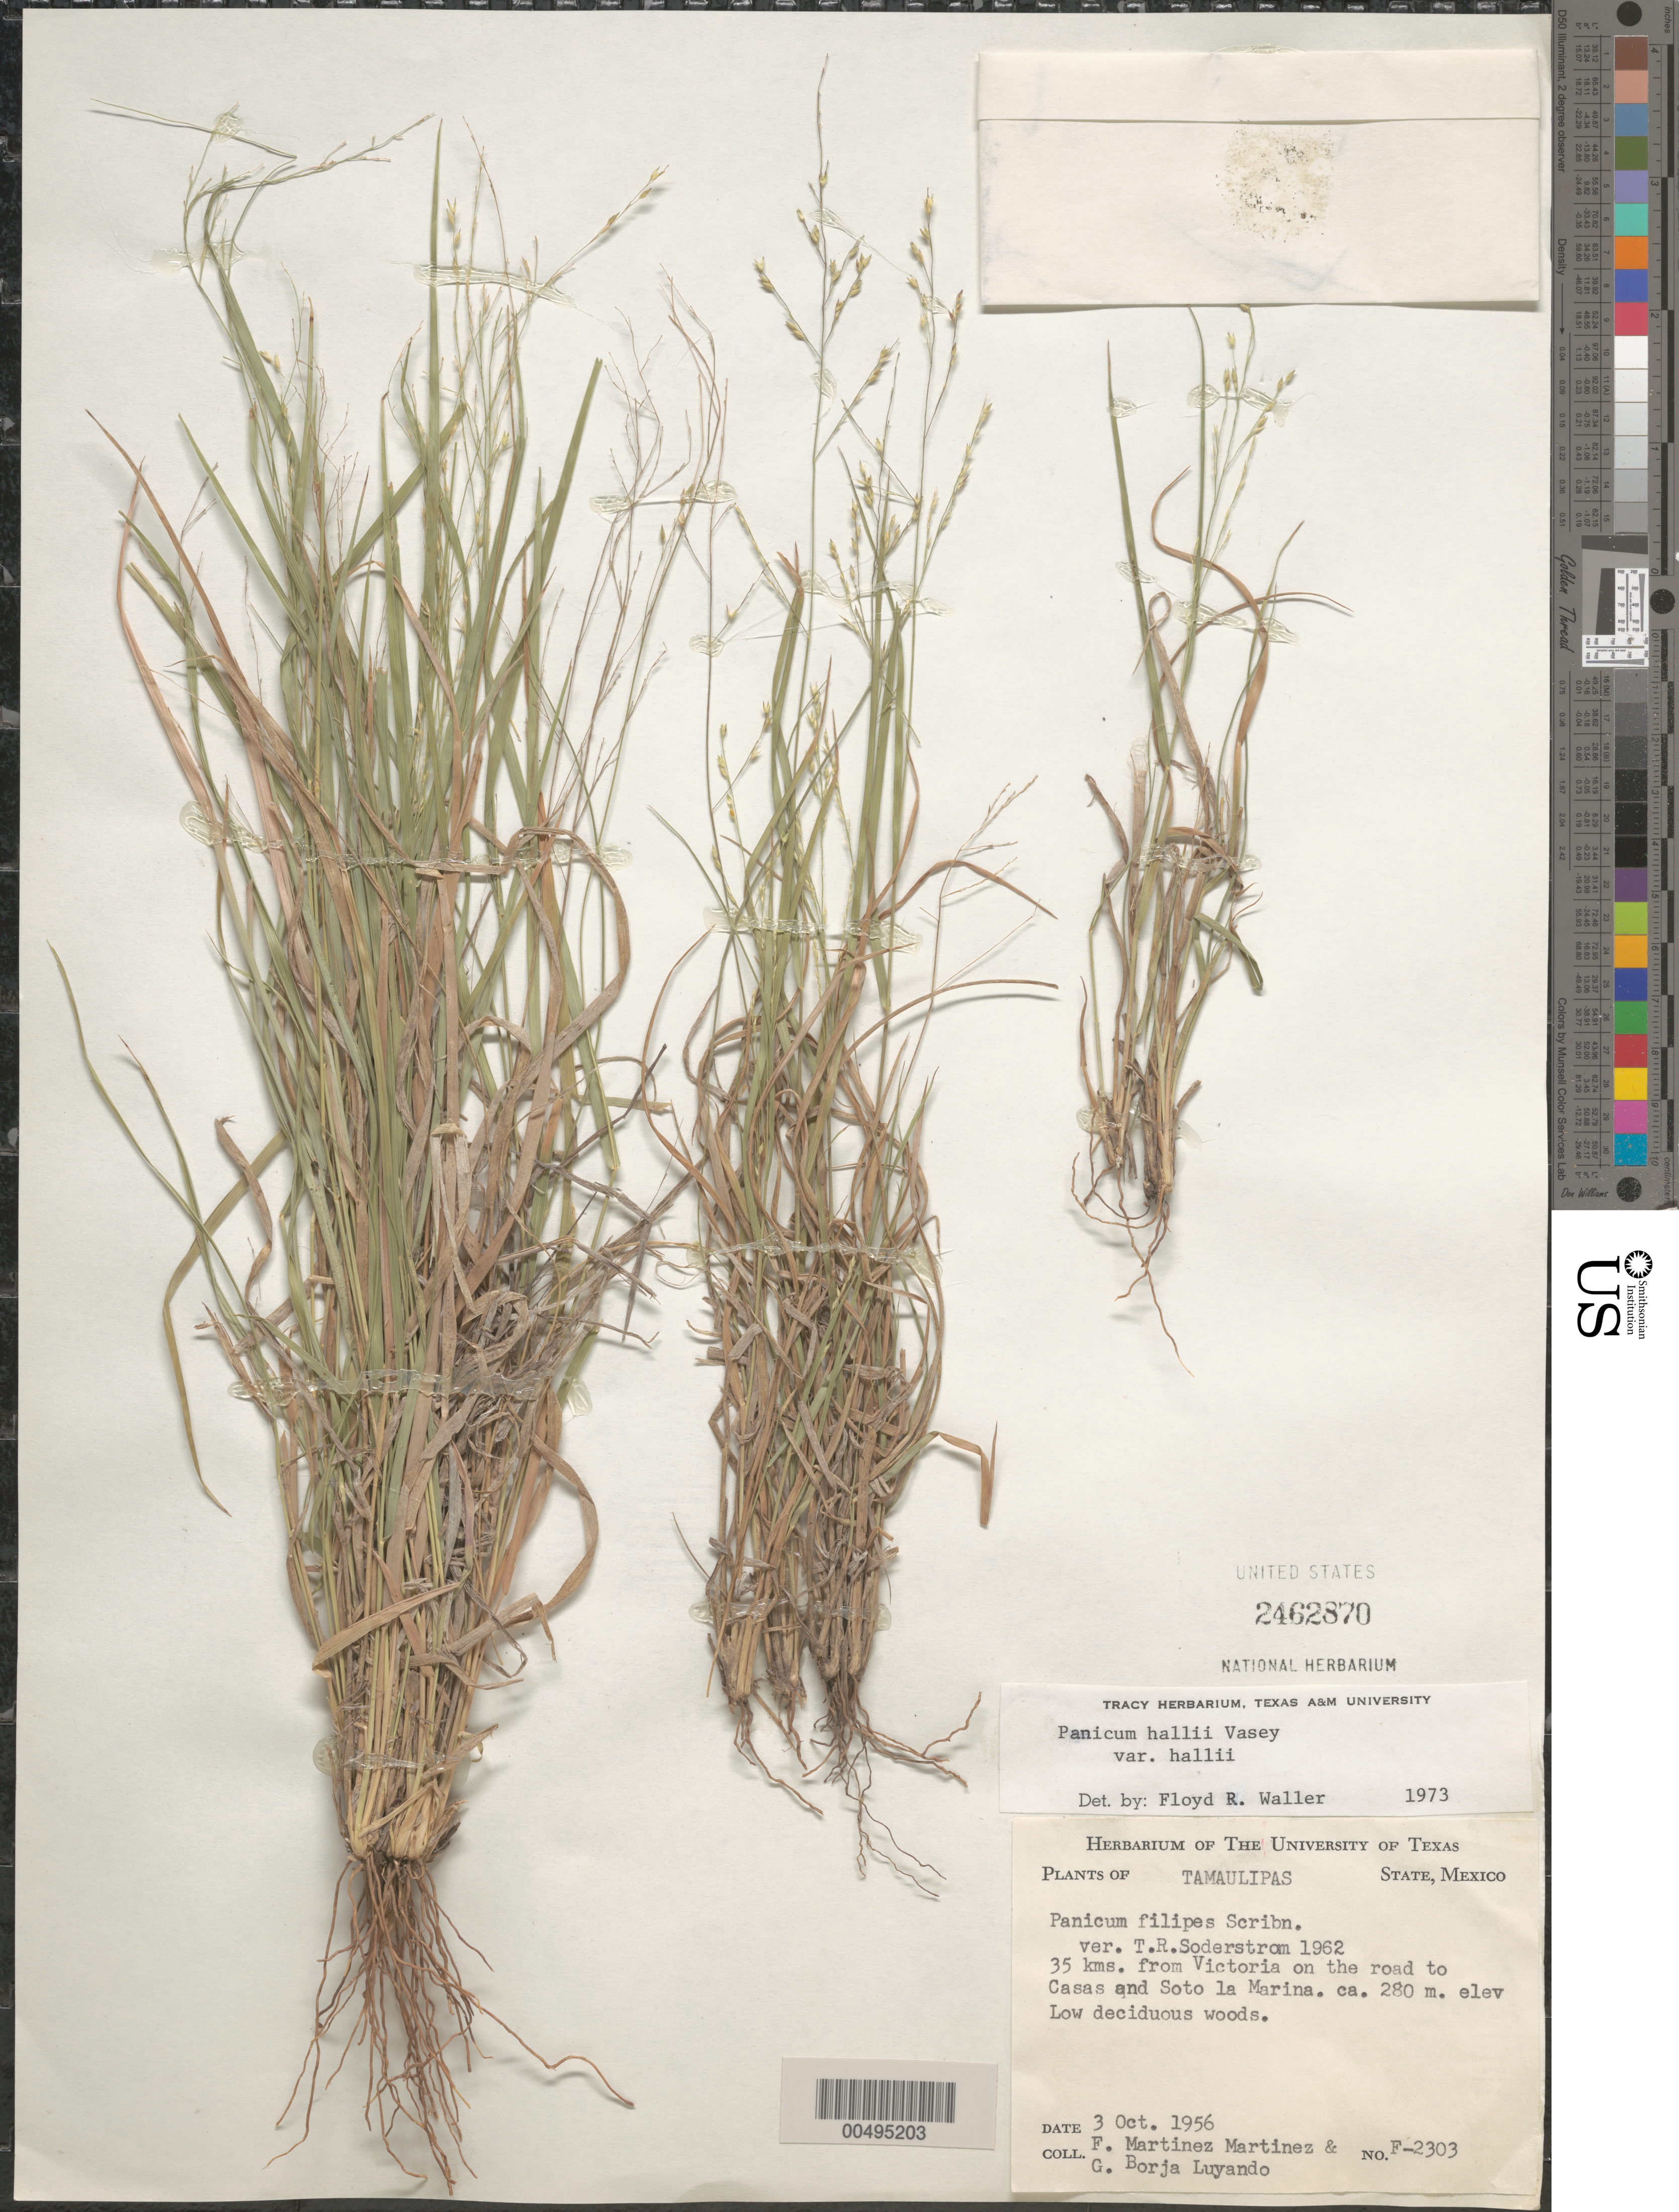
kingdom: Plantae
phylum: Tracheophyta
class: Liliopsida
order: Poales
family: Poaceae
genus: Panicum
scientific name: Panicum hallii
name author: Vasey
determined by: Waller, F. R.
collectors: F. Martinez-M. & G. Borja-Luyando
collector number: F-2303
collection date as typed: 3 Oct 1956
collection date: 1956-10-03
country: Mexico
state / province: Tamaulipas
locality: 35 km from Victoria on the rd to Casas & Soto la Marina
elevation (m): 280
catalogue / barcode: US 2462870